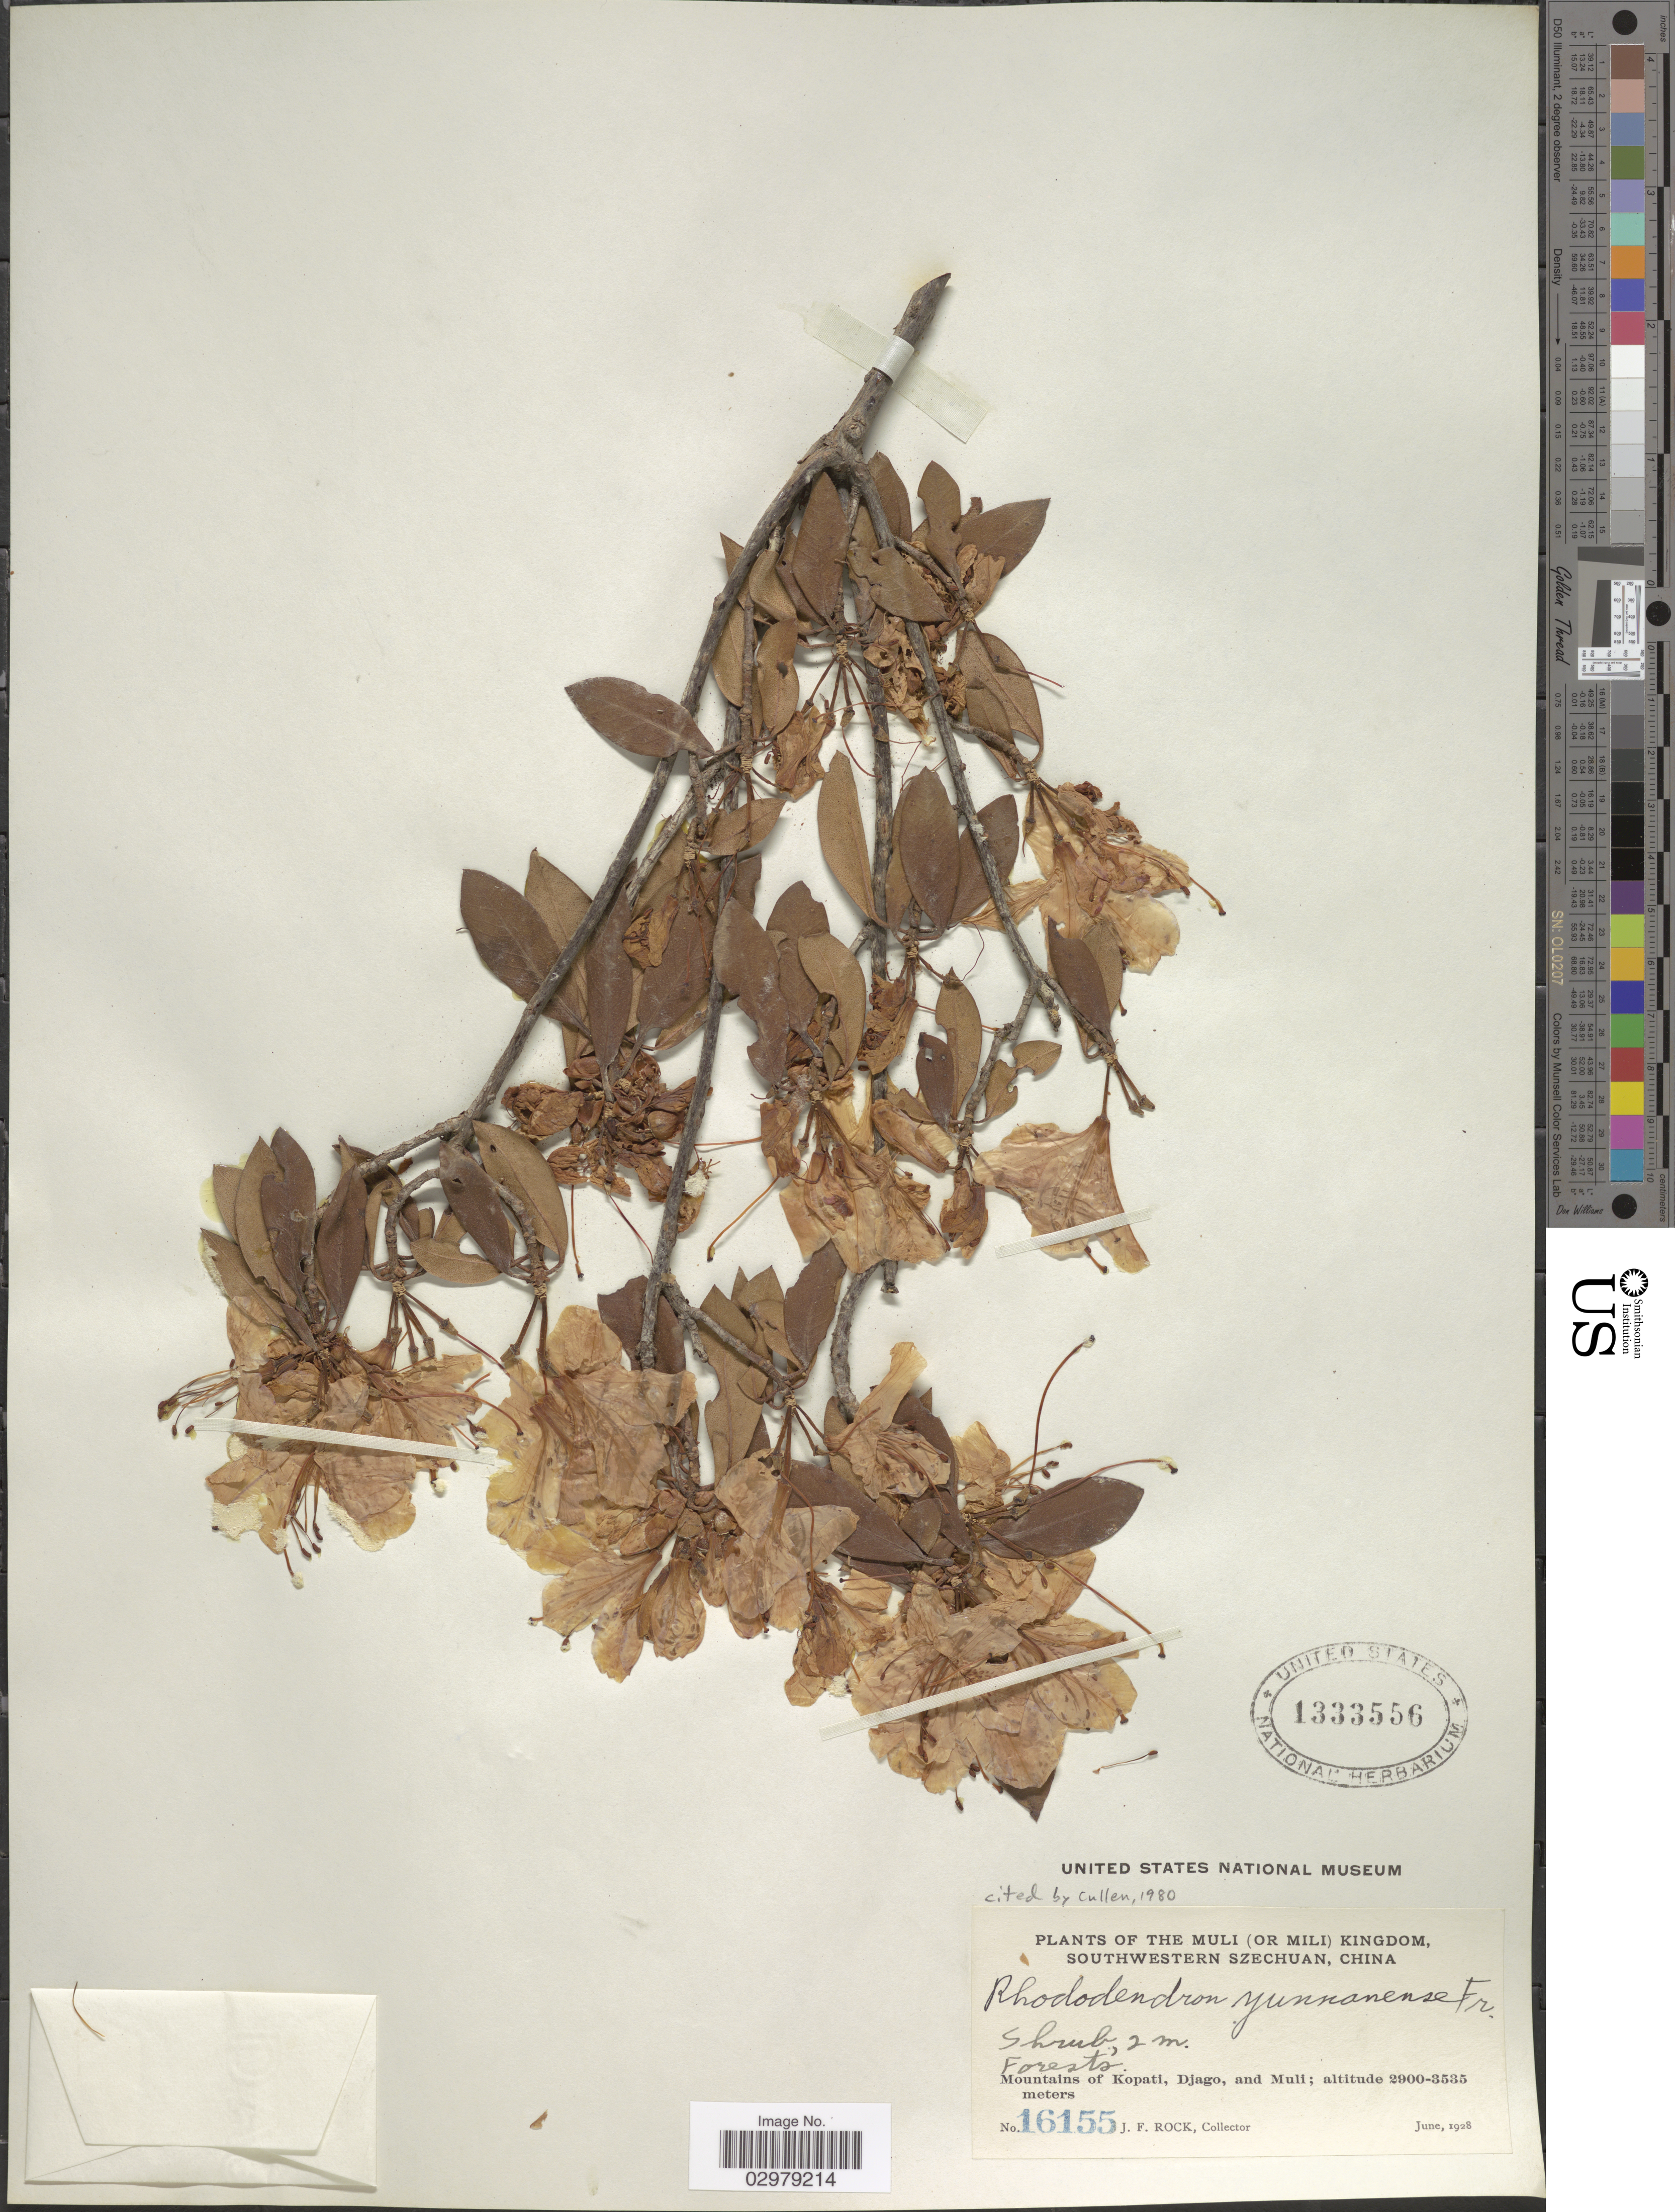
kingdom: Plantae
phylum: Tracheophyta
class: Magnoliopsida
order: Ericales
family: Ericaceae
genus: Rhododendron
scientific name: Rhododendron yunnanense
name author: Franch.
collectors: J. Rock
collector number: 16155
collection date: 1928-06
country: China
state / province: Sichuan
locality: The Muli (or Mili) Kingdom, Southwestern Szechuan. Forests. Mountains of Kopati, Djago, and Muli.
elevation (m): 2900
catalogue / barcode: US 1333556